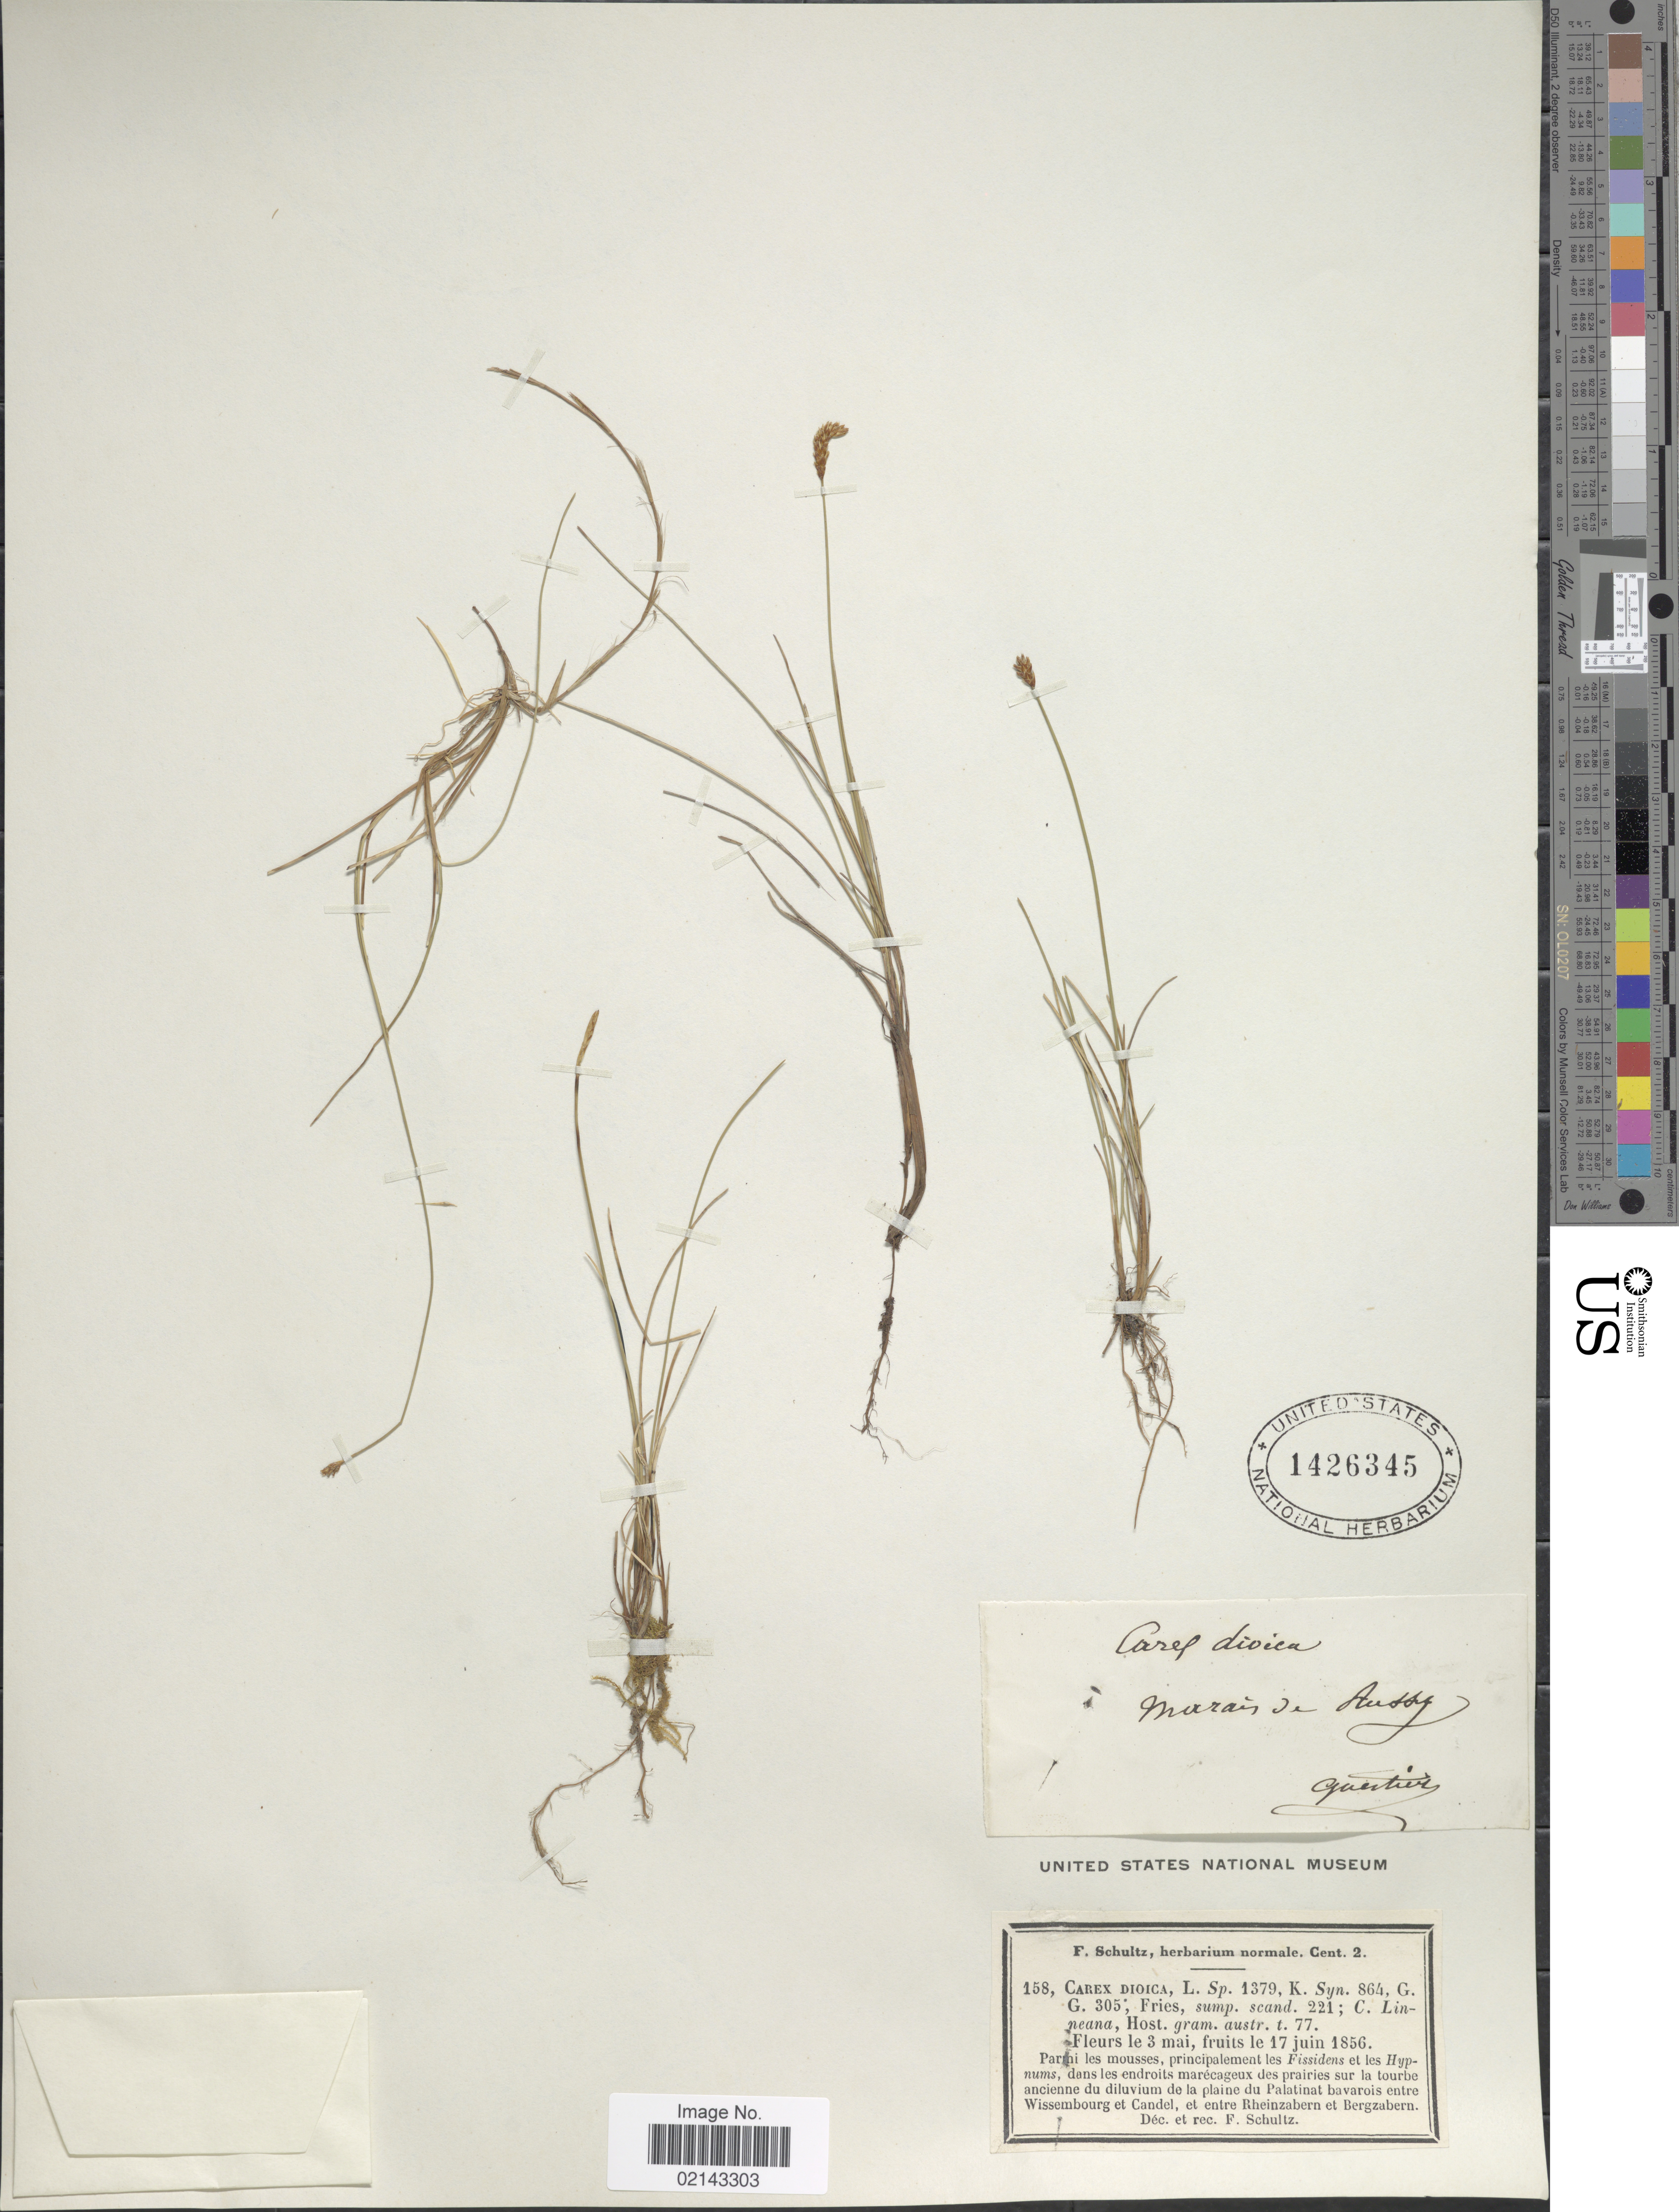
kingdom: Plantae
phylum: Tracheophyta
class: Liliopsida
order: Poales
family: Cyperaceae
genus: Carex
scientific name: Carex dioica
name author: L.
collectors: F. Schultz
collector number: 158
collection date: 1856-05-03/1856-06-17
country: Germany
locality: Parni les mousses, principalement les Fissidens et les Hypnums, dans les endroits marécageux des prairies sur la tourbeancienne du diluvium de la plaine du Palatinat bavarois entre Wissembourg et Candel, et entre Rheinzabern et Bergzabern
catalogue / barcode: US 1426345